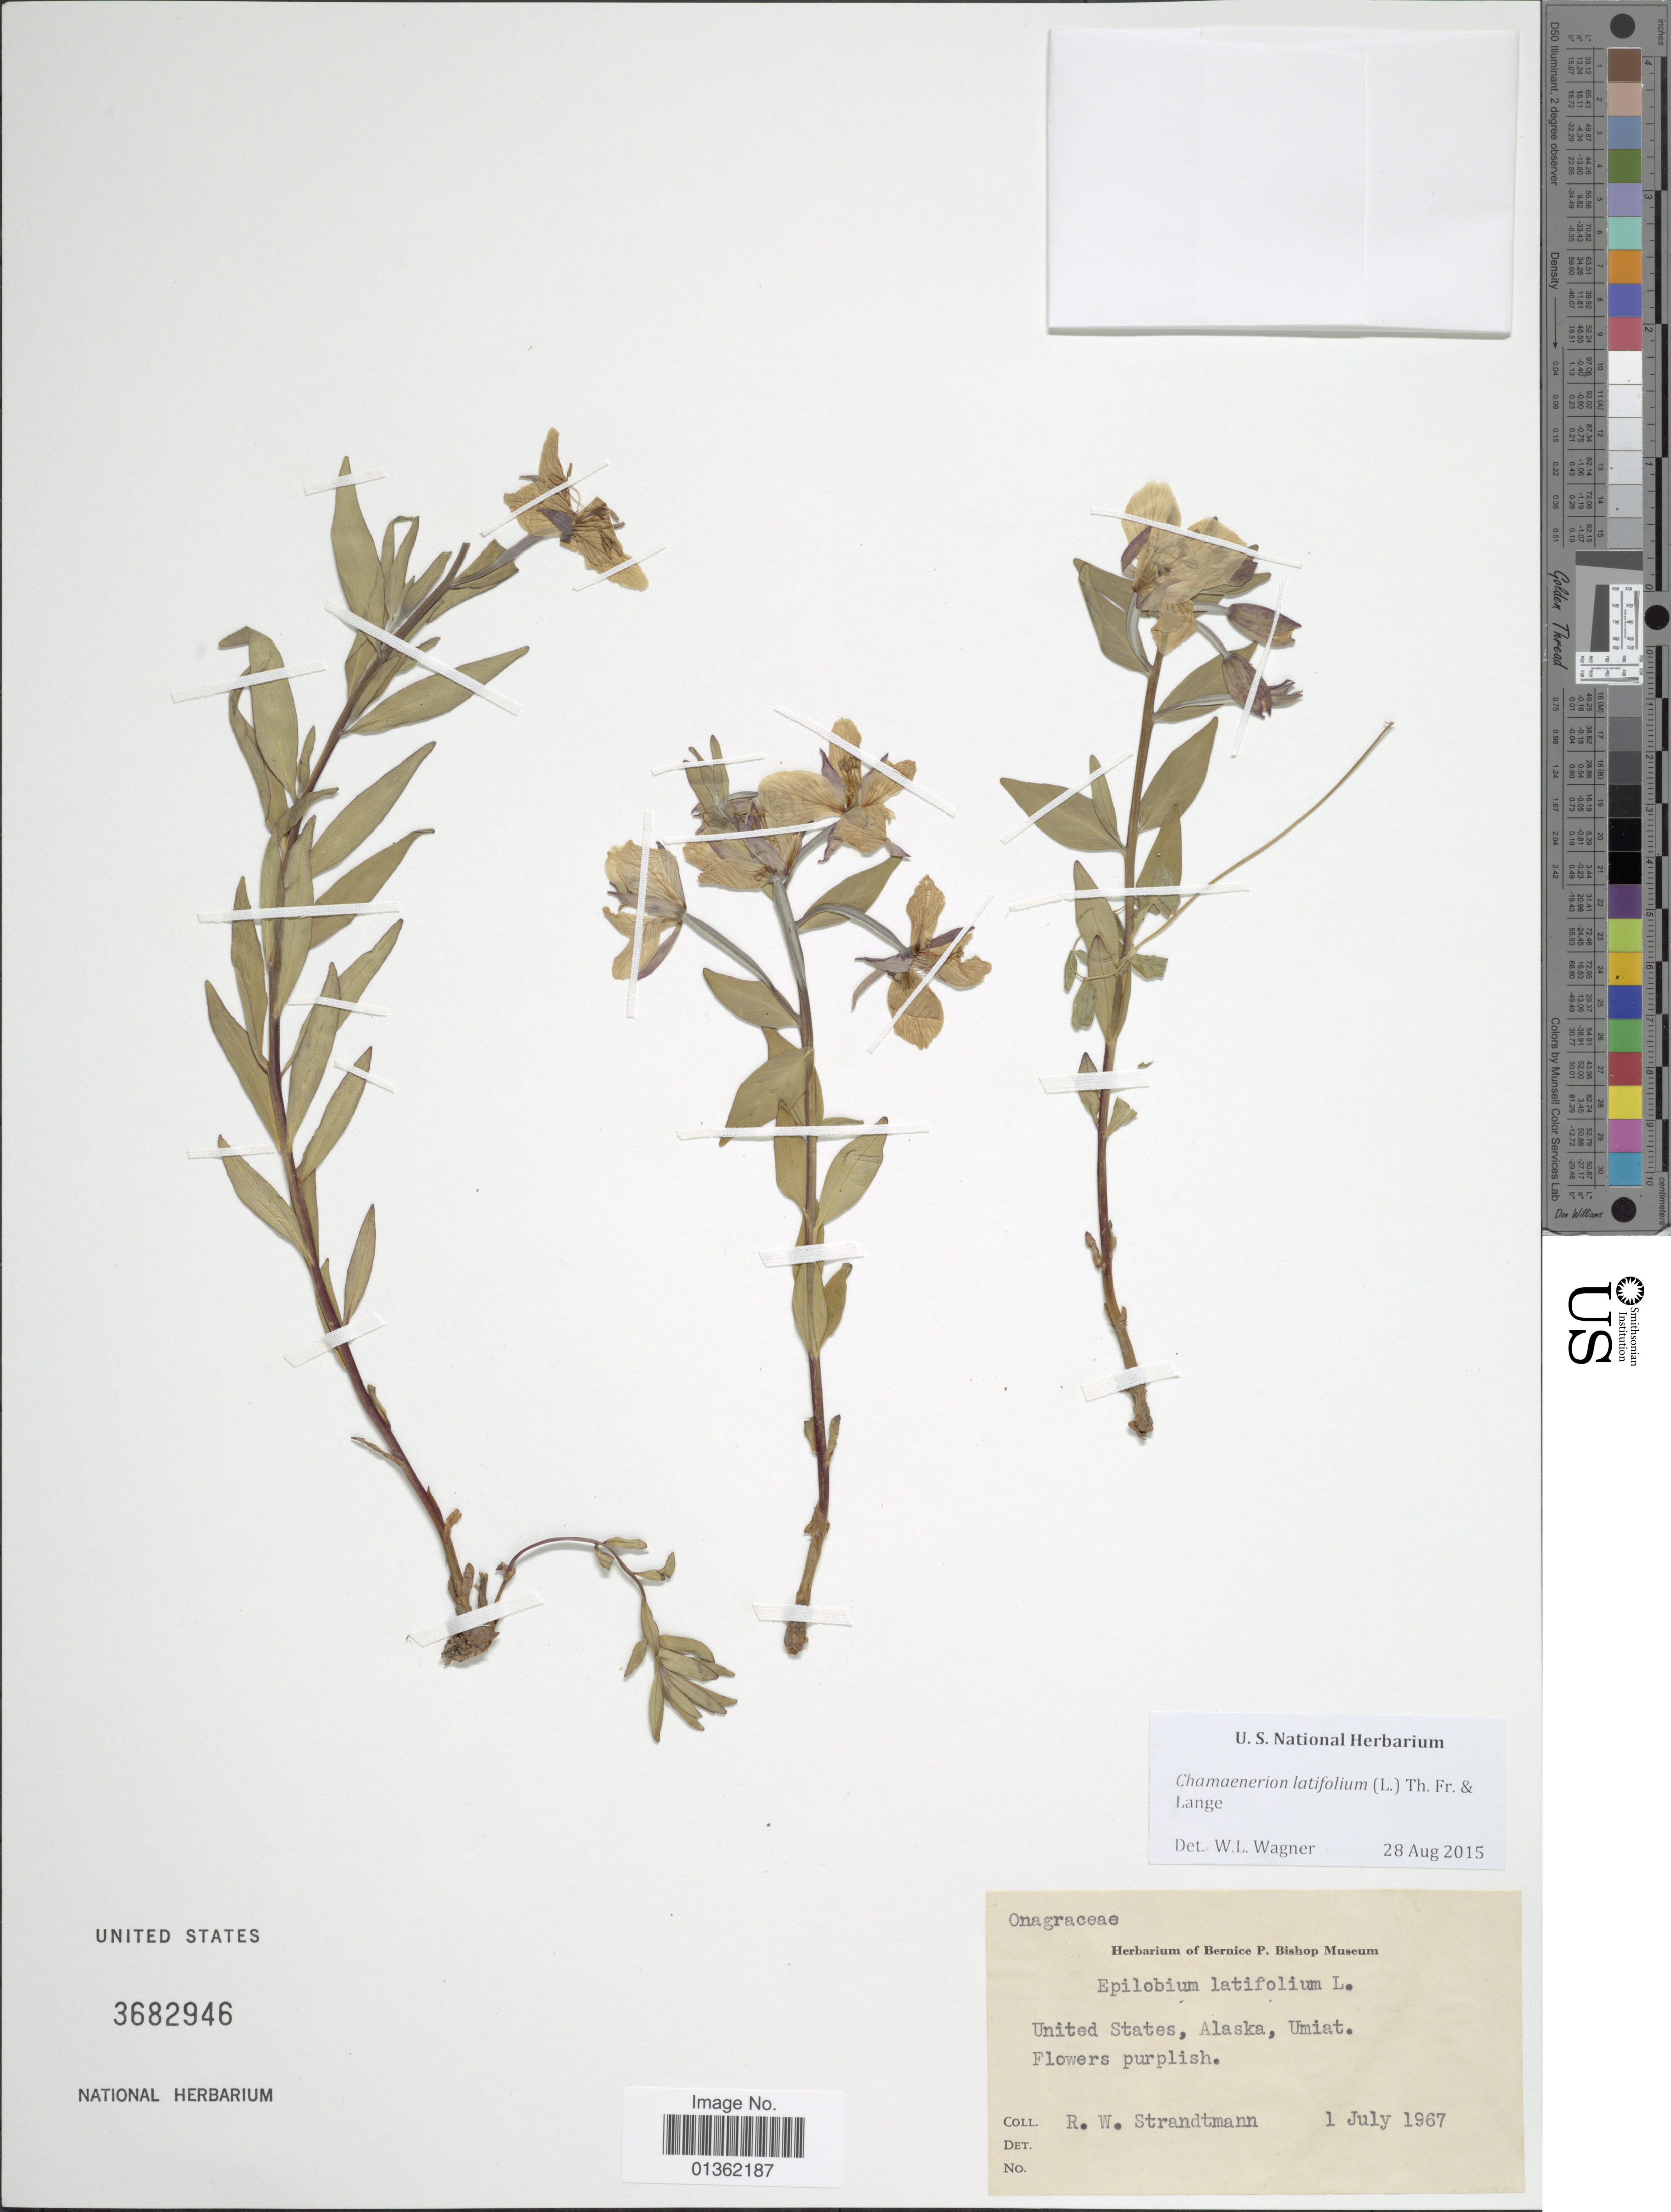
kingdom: Plantae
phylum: Tracheophyta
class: Magnoliopsida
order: Myrtales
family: Onagraceae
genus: Chamaenerion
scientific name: Chamaenerion latifolium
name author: (L.) Th. Fr. & Lange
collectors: R. Strandtmann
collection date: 1967-07-01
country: United States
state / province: Alaska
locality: Umiat.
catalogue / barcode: US 3682946